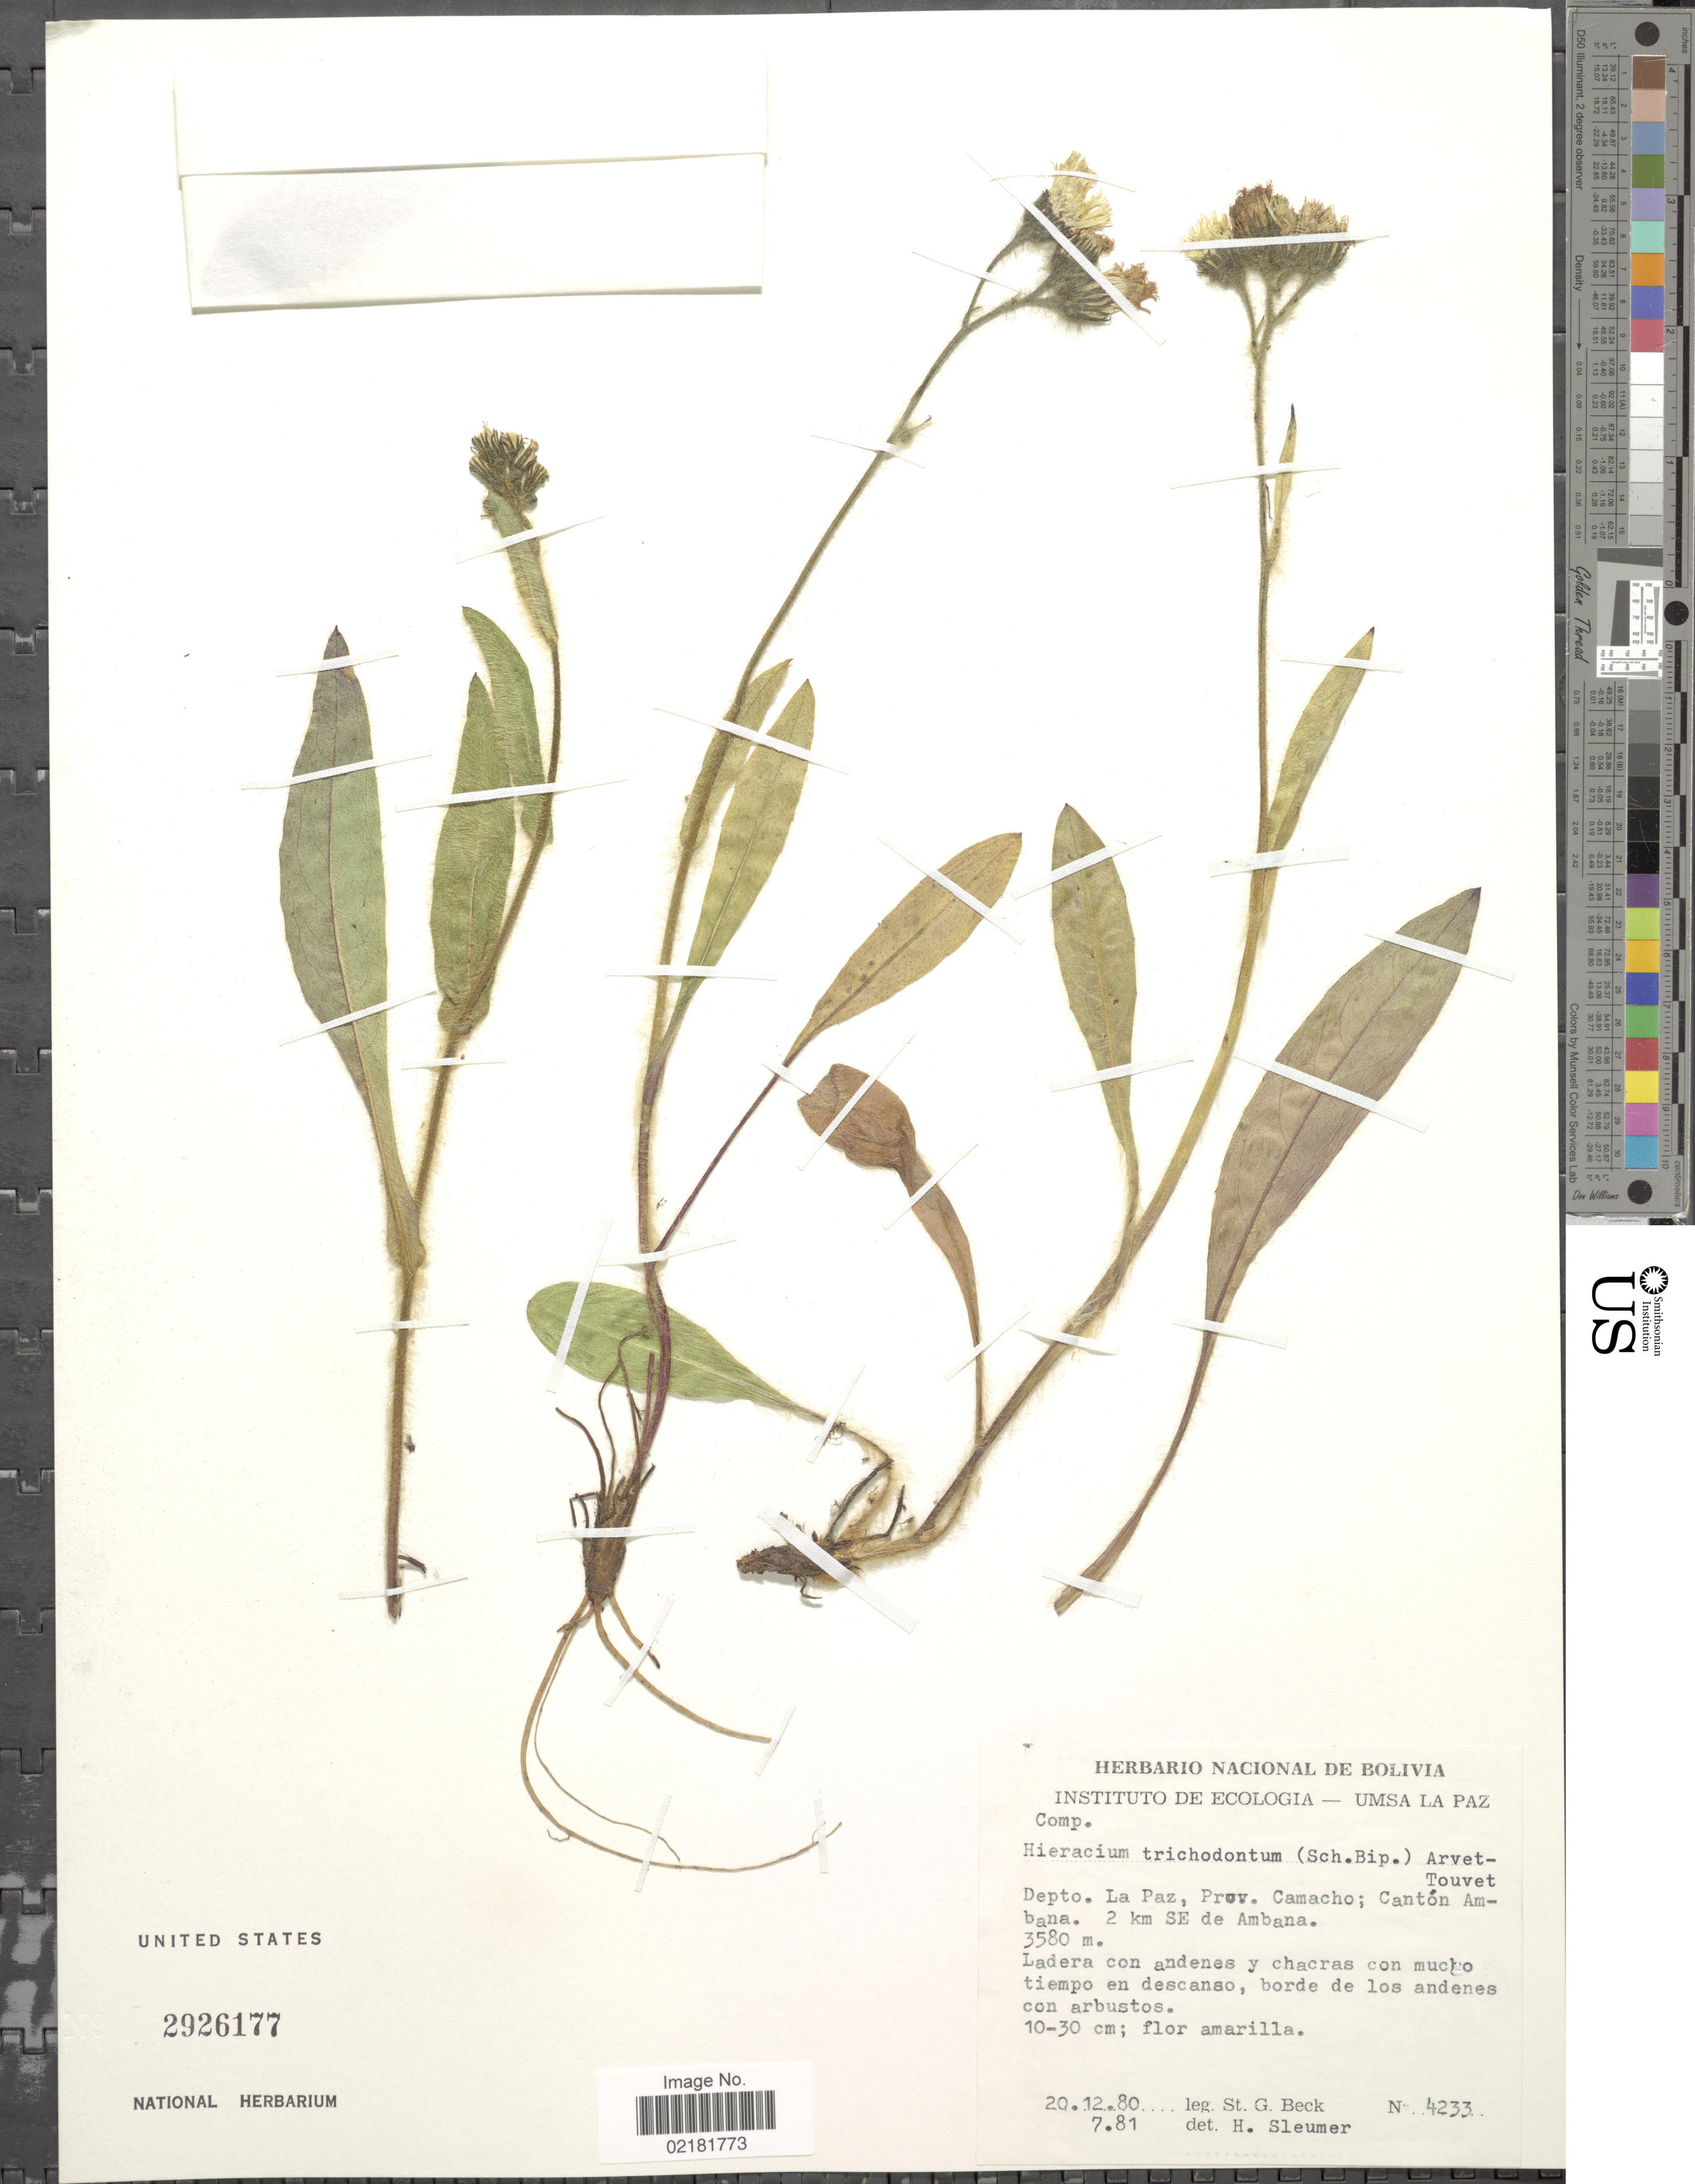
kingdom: Plantae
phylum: Tracheophyta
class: Magnoliopsida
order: Asterales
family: Asteraceae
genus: Hieracium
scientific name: Hieracium trichodontum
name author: (Sch. Bip.) Arvet-Touvet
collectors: S. G. Beck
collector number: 4233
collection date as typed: Transcribed d/m/y: 20/12/80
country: Bolivia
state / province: La Paz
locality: Prov. Camacho; Canton Ambana, 2 km SE de Ambana.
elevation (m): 3580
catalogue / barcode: US 2926177